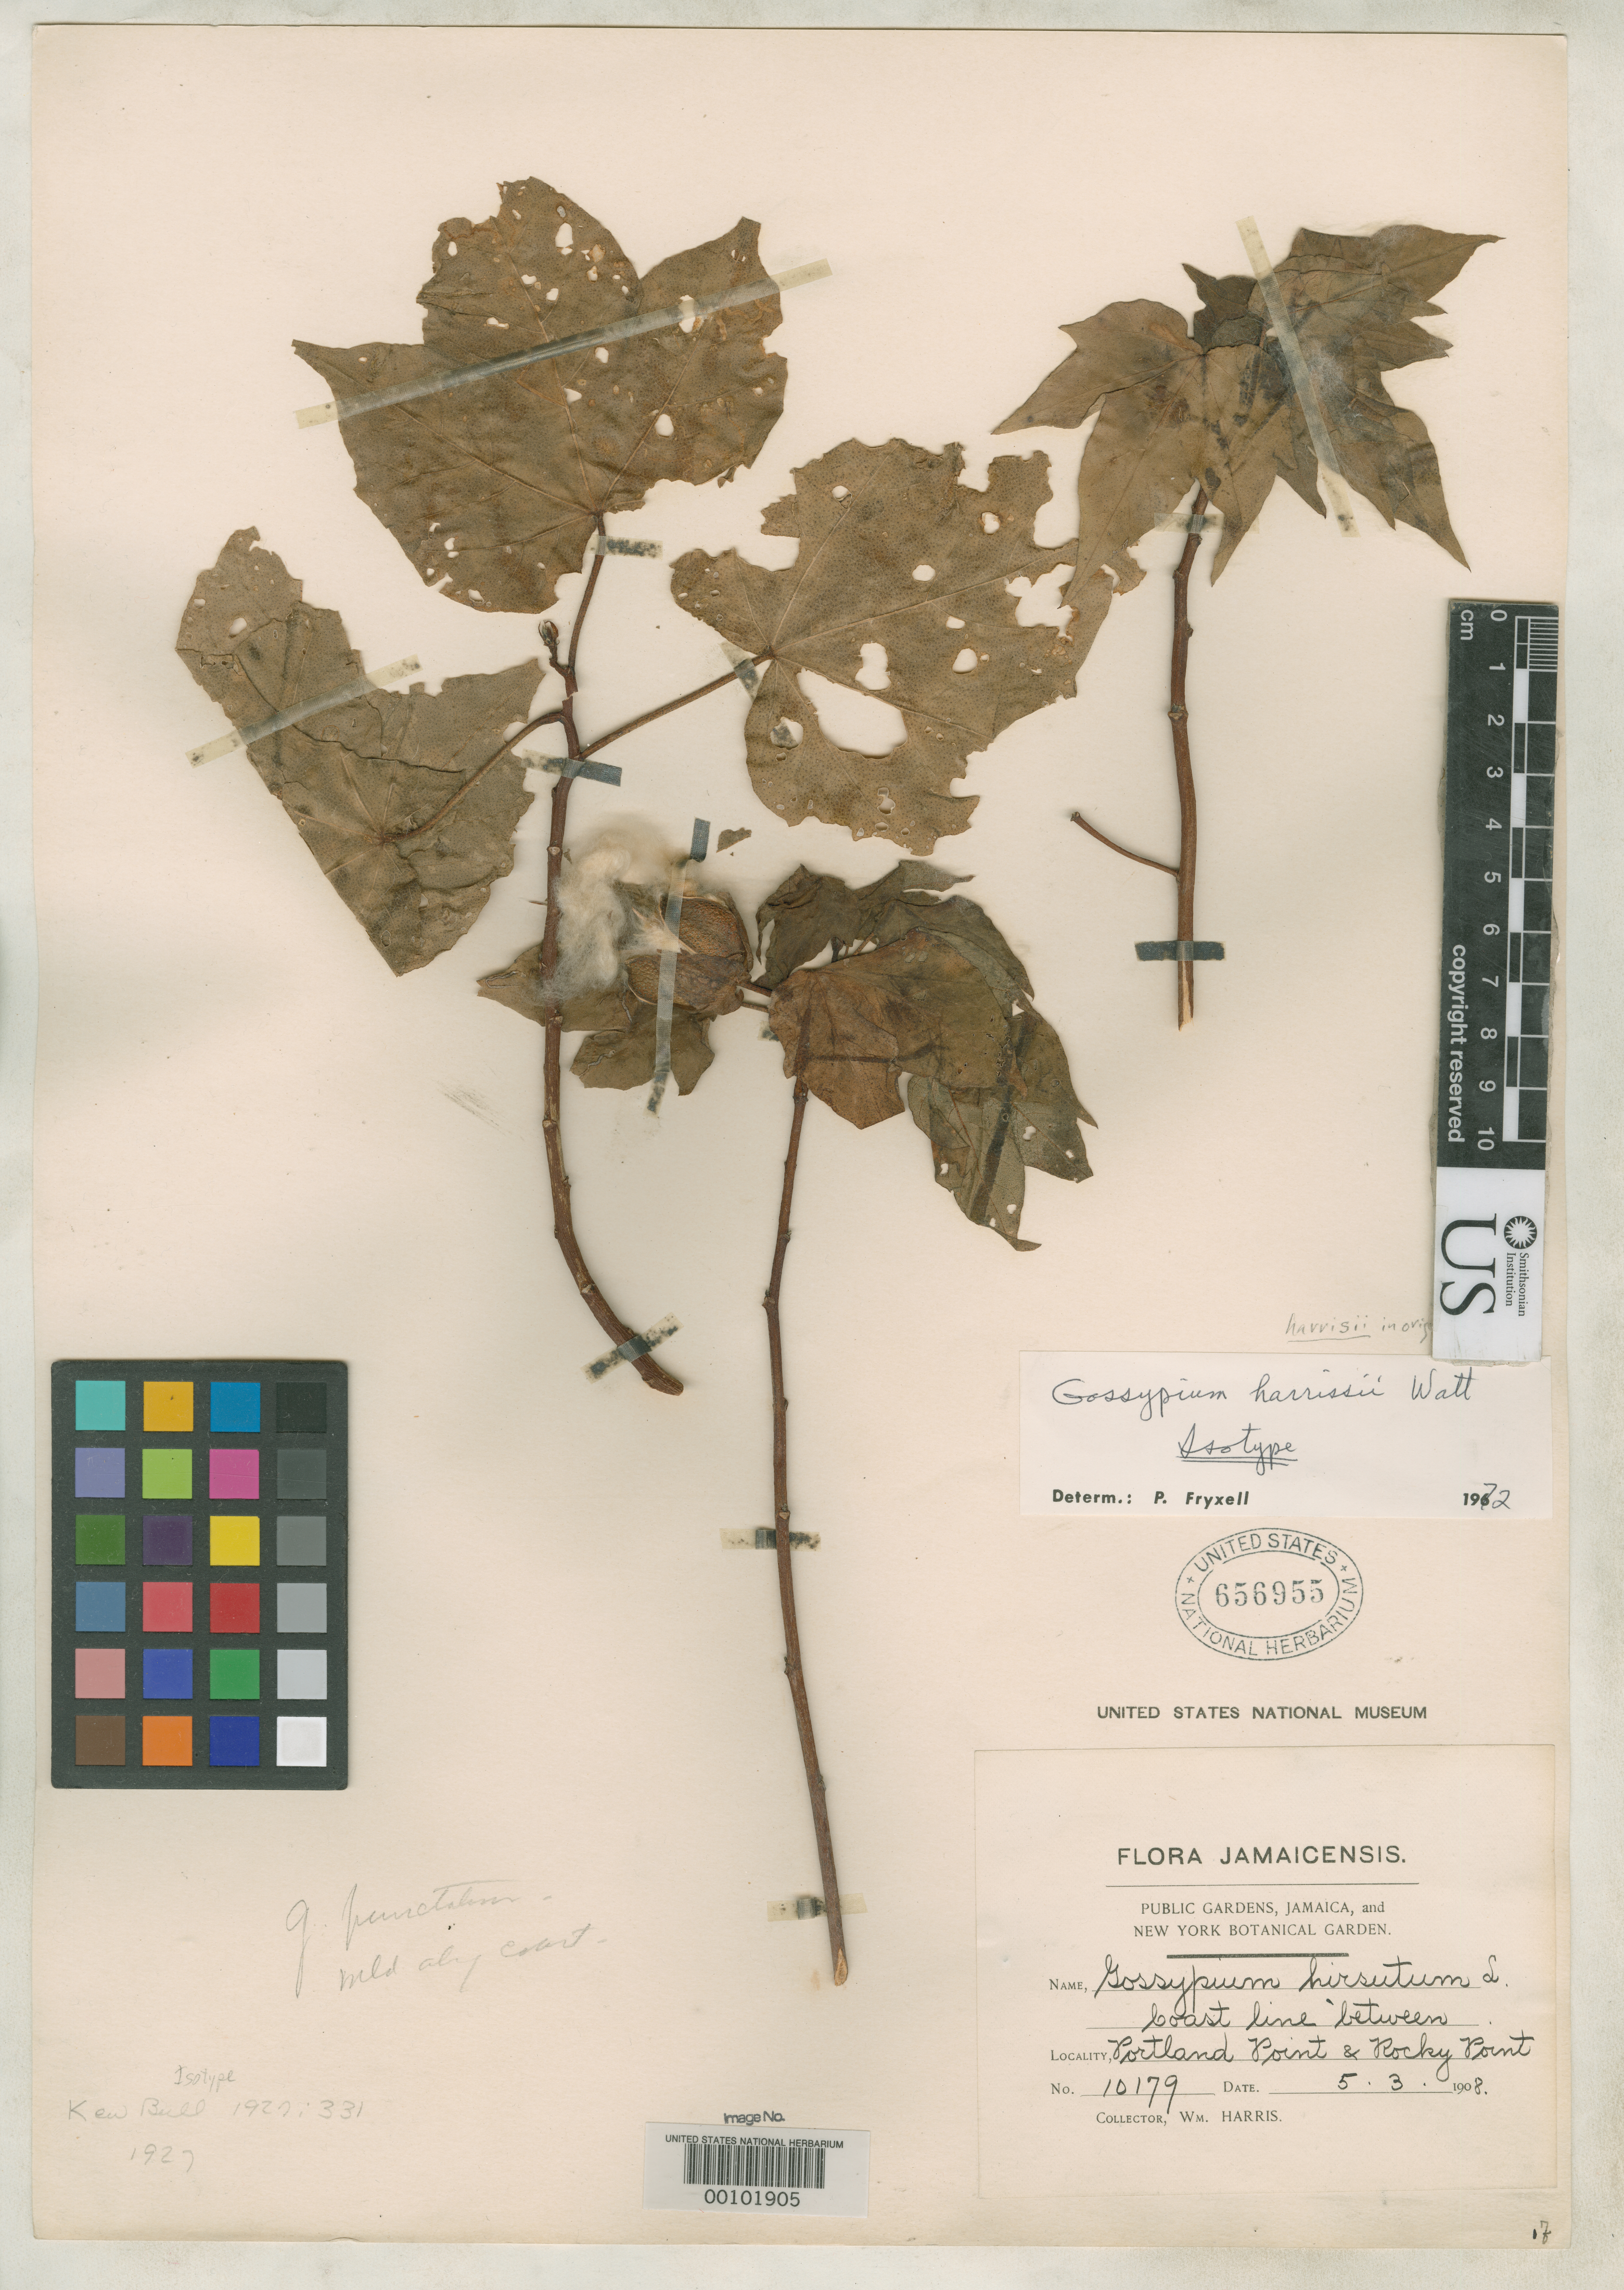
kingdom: Plantae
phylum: Tracheophyta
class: Magnoliopsida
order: Malvales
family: Malvaceae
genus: Gossypium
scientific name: Gossypium harrisii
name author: G. Watt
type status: Isotype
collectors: W. H. Harris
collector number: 10179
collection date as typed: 05 Mar 1908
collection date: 1908-03-05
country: Jamaica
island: Greater Antilles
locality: Coast line between Portland Point and Rocky Point.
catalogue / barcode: US 656955